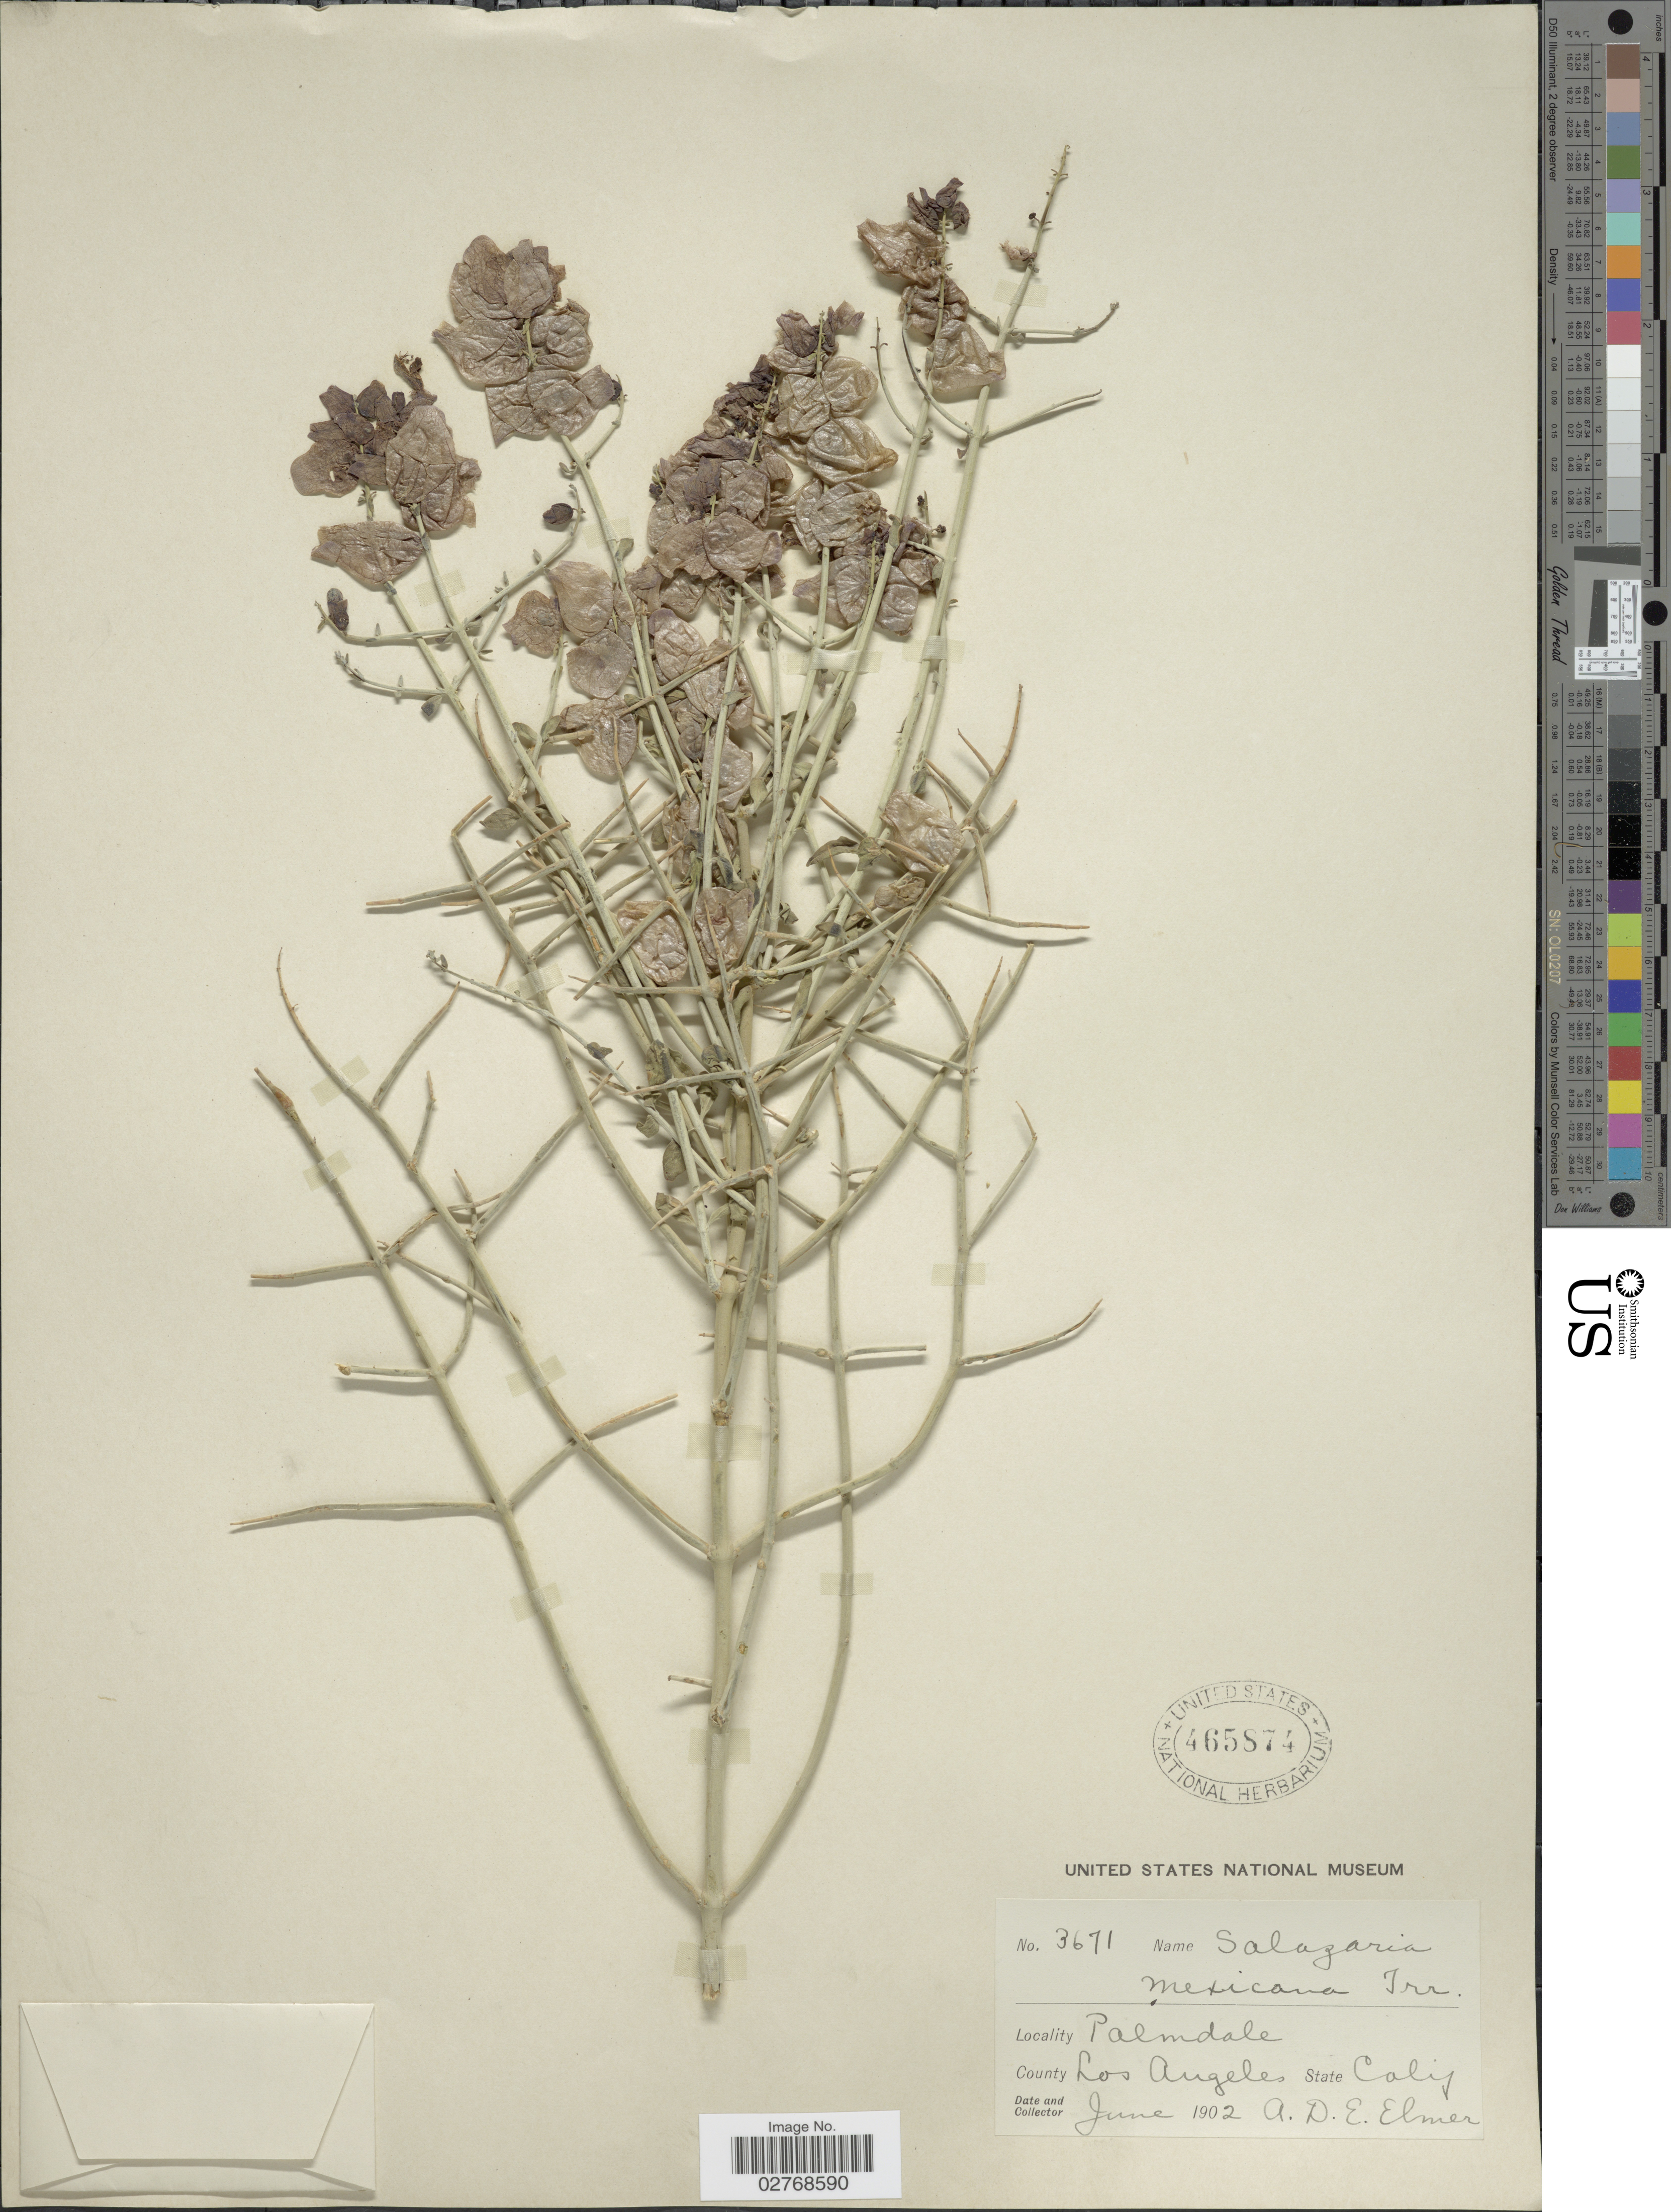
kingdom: Plantae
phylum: Tracheophyta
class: Magnoliopsida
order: Lamiales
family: Lamiaceae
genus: Scutellaria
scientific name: Scutellaria mexicana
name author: (Torr.) A.J. Paton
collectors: A. D. E. Elmer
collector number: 3671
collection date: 1902-06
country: United States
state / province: California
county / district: Los Angeles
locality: Palmdale. County Los Angeles.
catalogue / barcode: US 465874